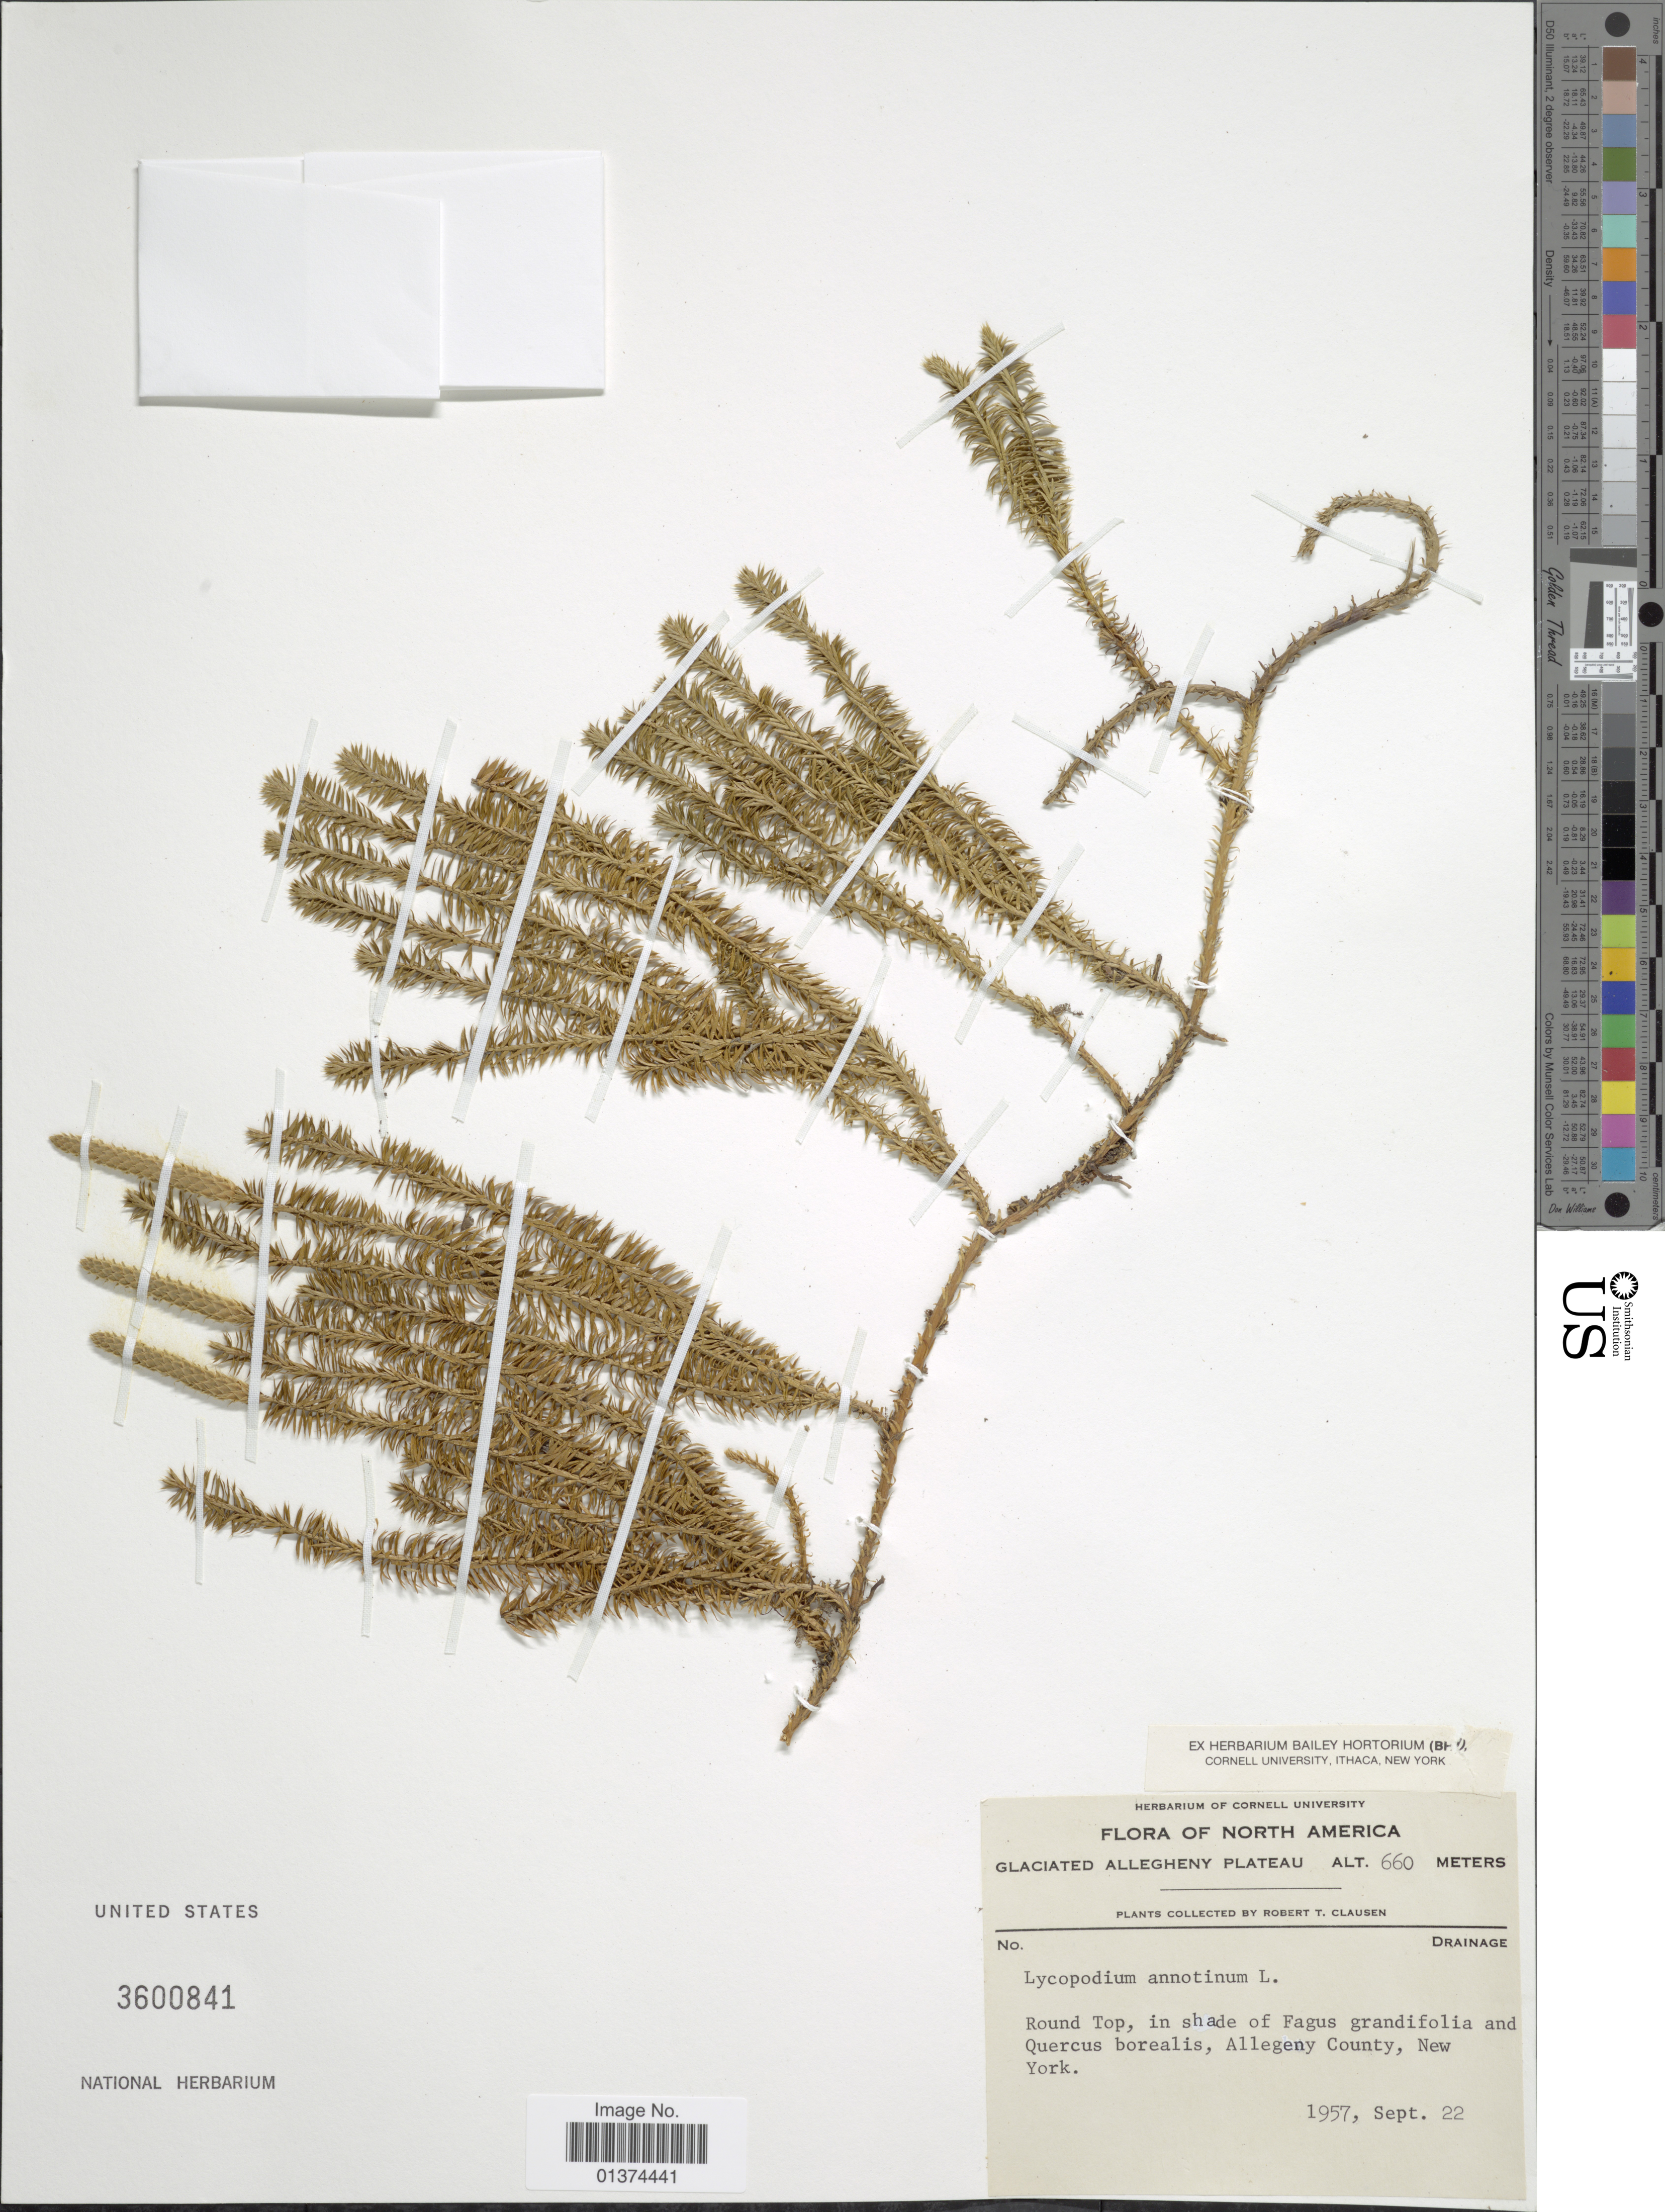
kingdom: Plantae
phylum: Tracheophyta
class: Lycopodiopsida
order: Lycopodiales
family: Lycopodiaceae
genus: Spinulum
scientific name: Spinulum annotinum subsp. annotinum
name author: (L.) A. Haines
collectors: R. T. Clausen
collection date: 1957-09-22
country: United States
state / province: New York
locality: North America, Round Top, in shade of Fagus grandifolia and Quercus borealis, Allengency County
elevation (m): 660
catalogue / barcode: US 3600841